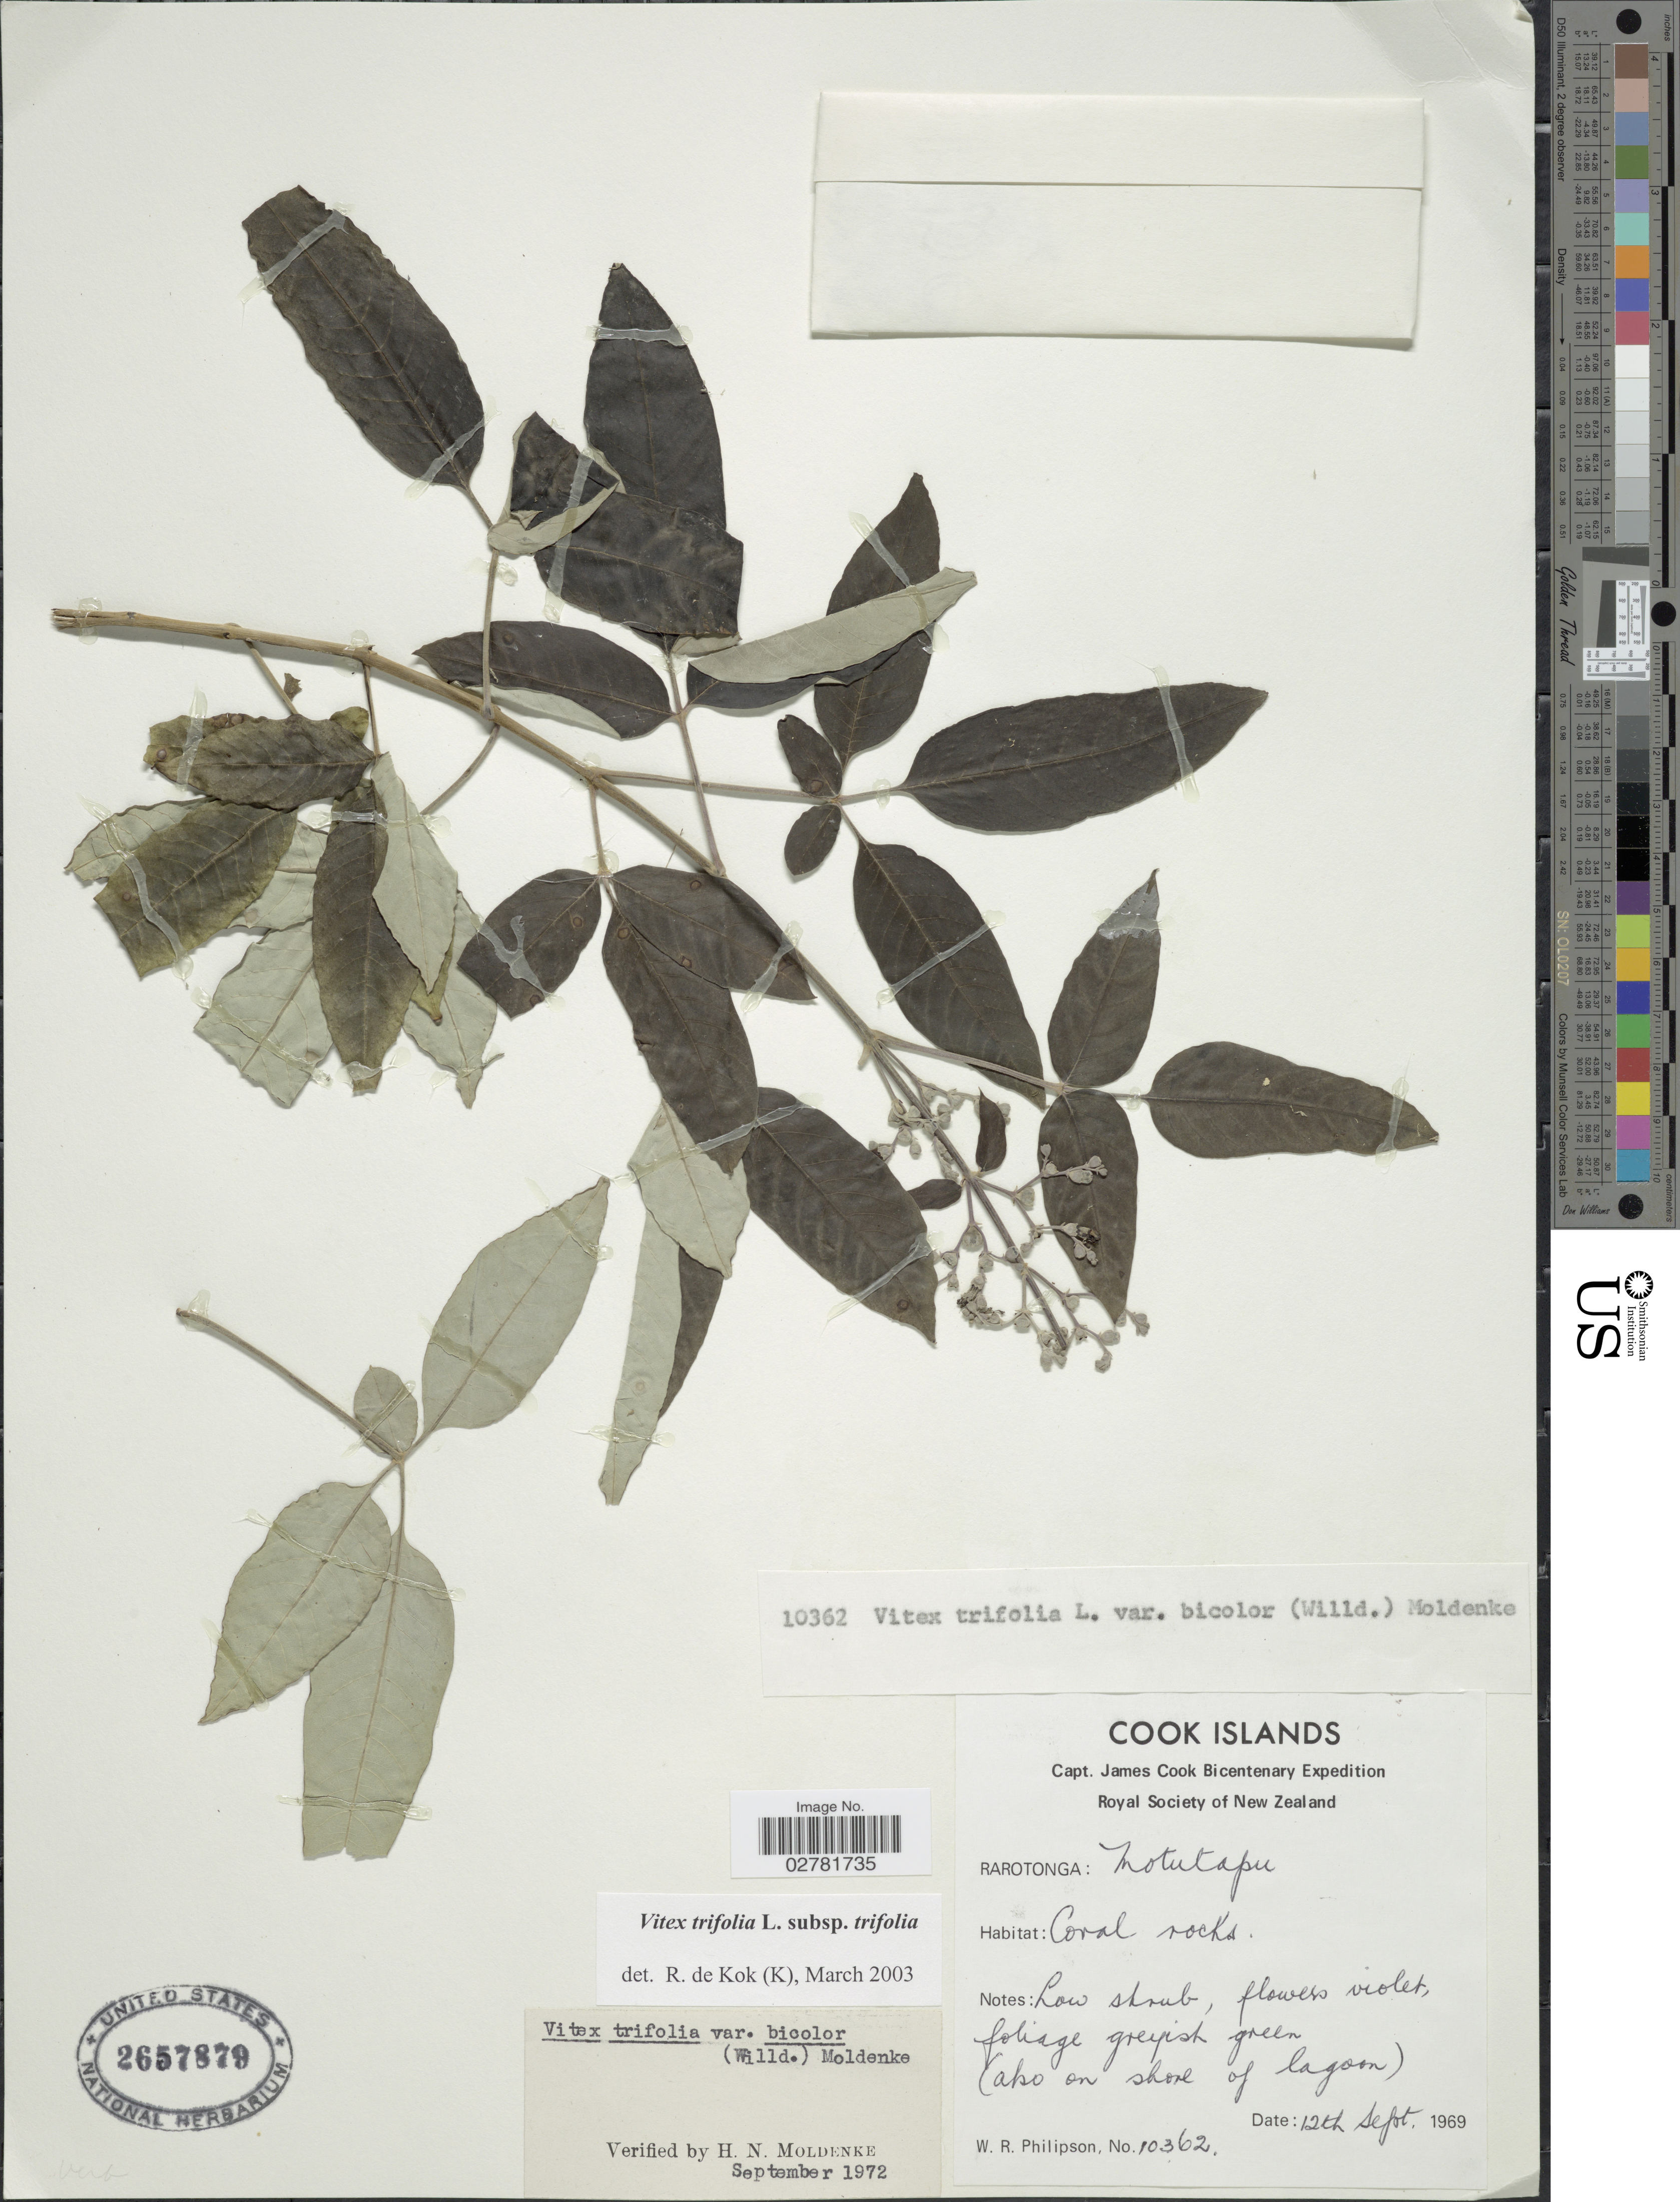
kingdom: Plantae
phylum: Tracheophyta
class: Magnoliopsida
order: Lamiales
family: Lamiaceae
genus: Vitex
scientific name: Vitex trifolia var. trifolia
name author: L.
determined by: Kok, R. de, (K)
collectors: W. R. Philipson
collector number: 10362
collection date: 1969-09-12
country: Cook Islands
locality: Rarotonga: Motutapu.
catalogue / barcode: US 2657879